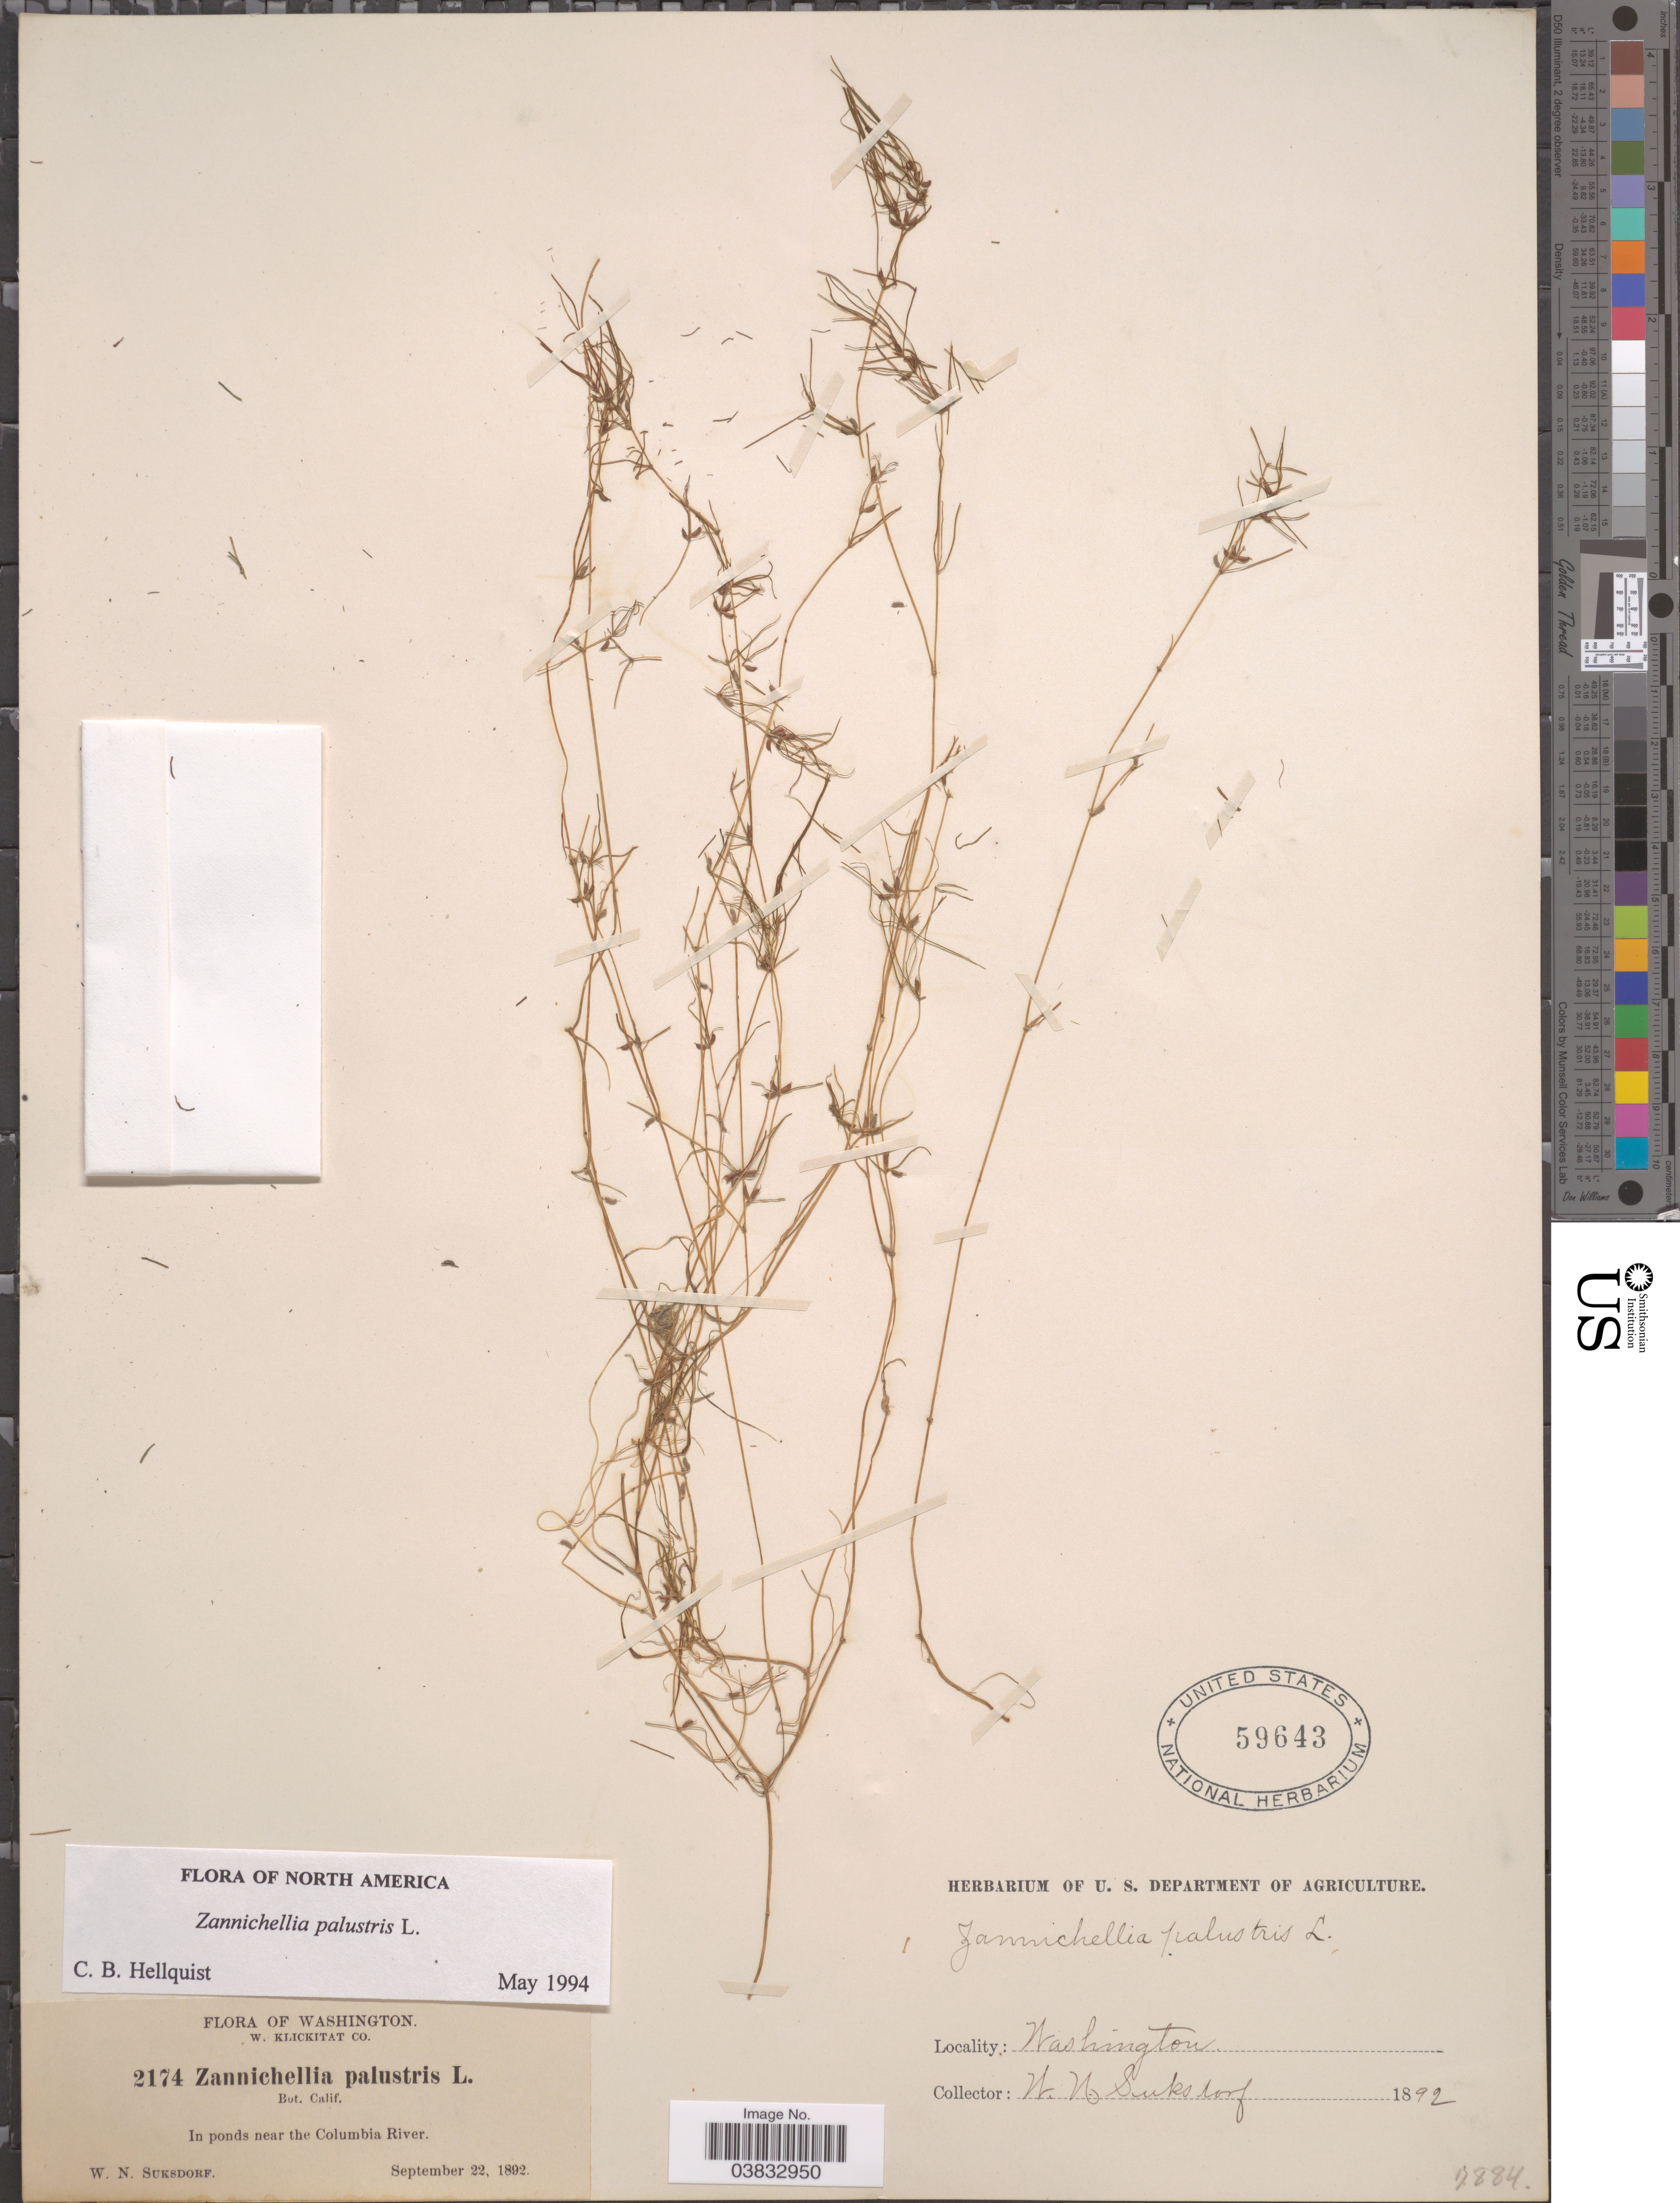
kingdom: Plantae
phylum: Tracheophyta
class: Liliopsida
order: Alismatales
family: Potamogetonaceae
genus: Zannichellia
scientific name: Zannichellia palustris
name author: L.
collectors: W. N. Suksdorf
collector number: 2174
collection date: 1892-09-22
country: United States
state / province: Washington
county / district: Klickitat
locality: W. Klickitat Co. In ponds near the Columbia River.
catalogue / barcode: US 59643